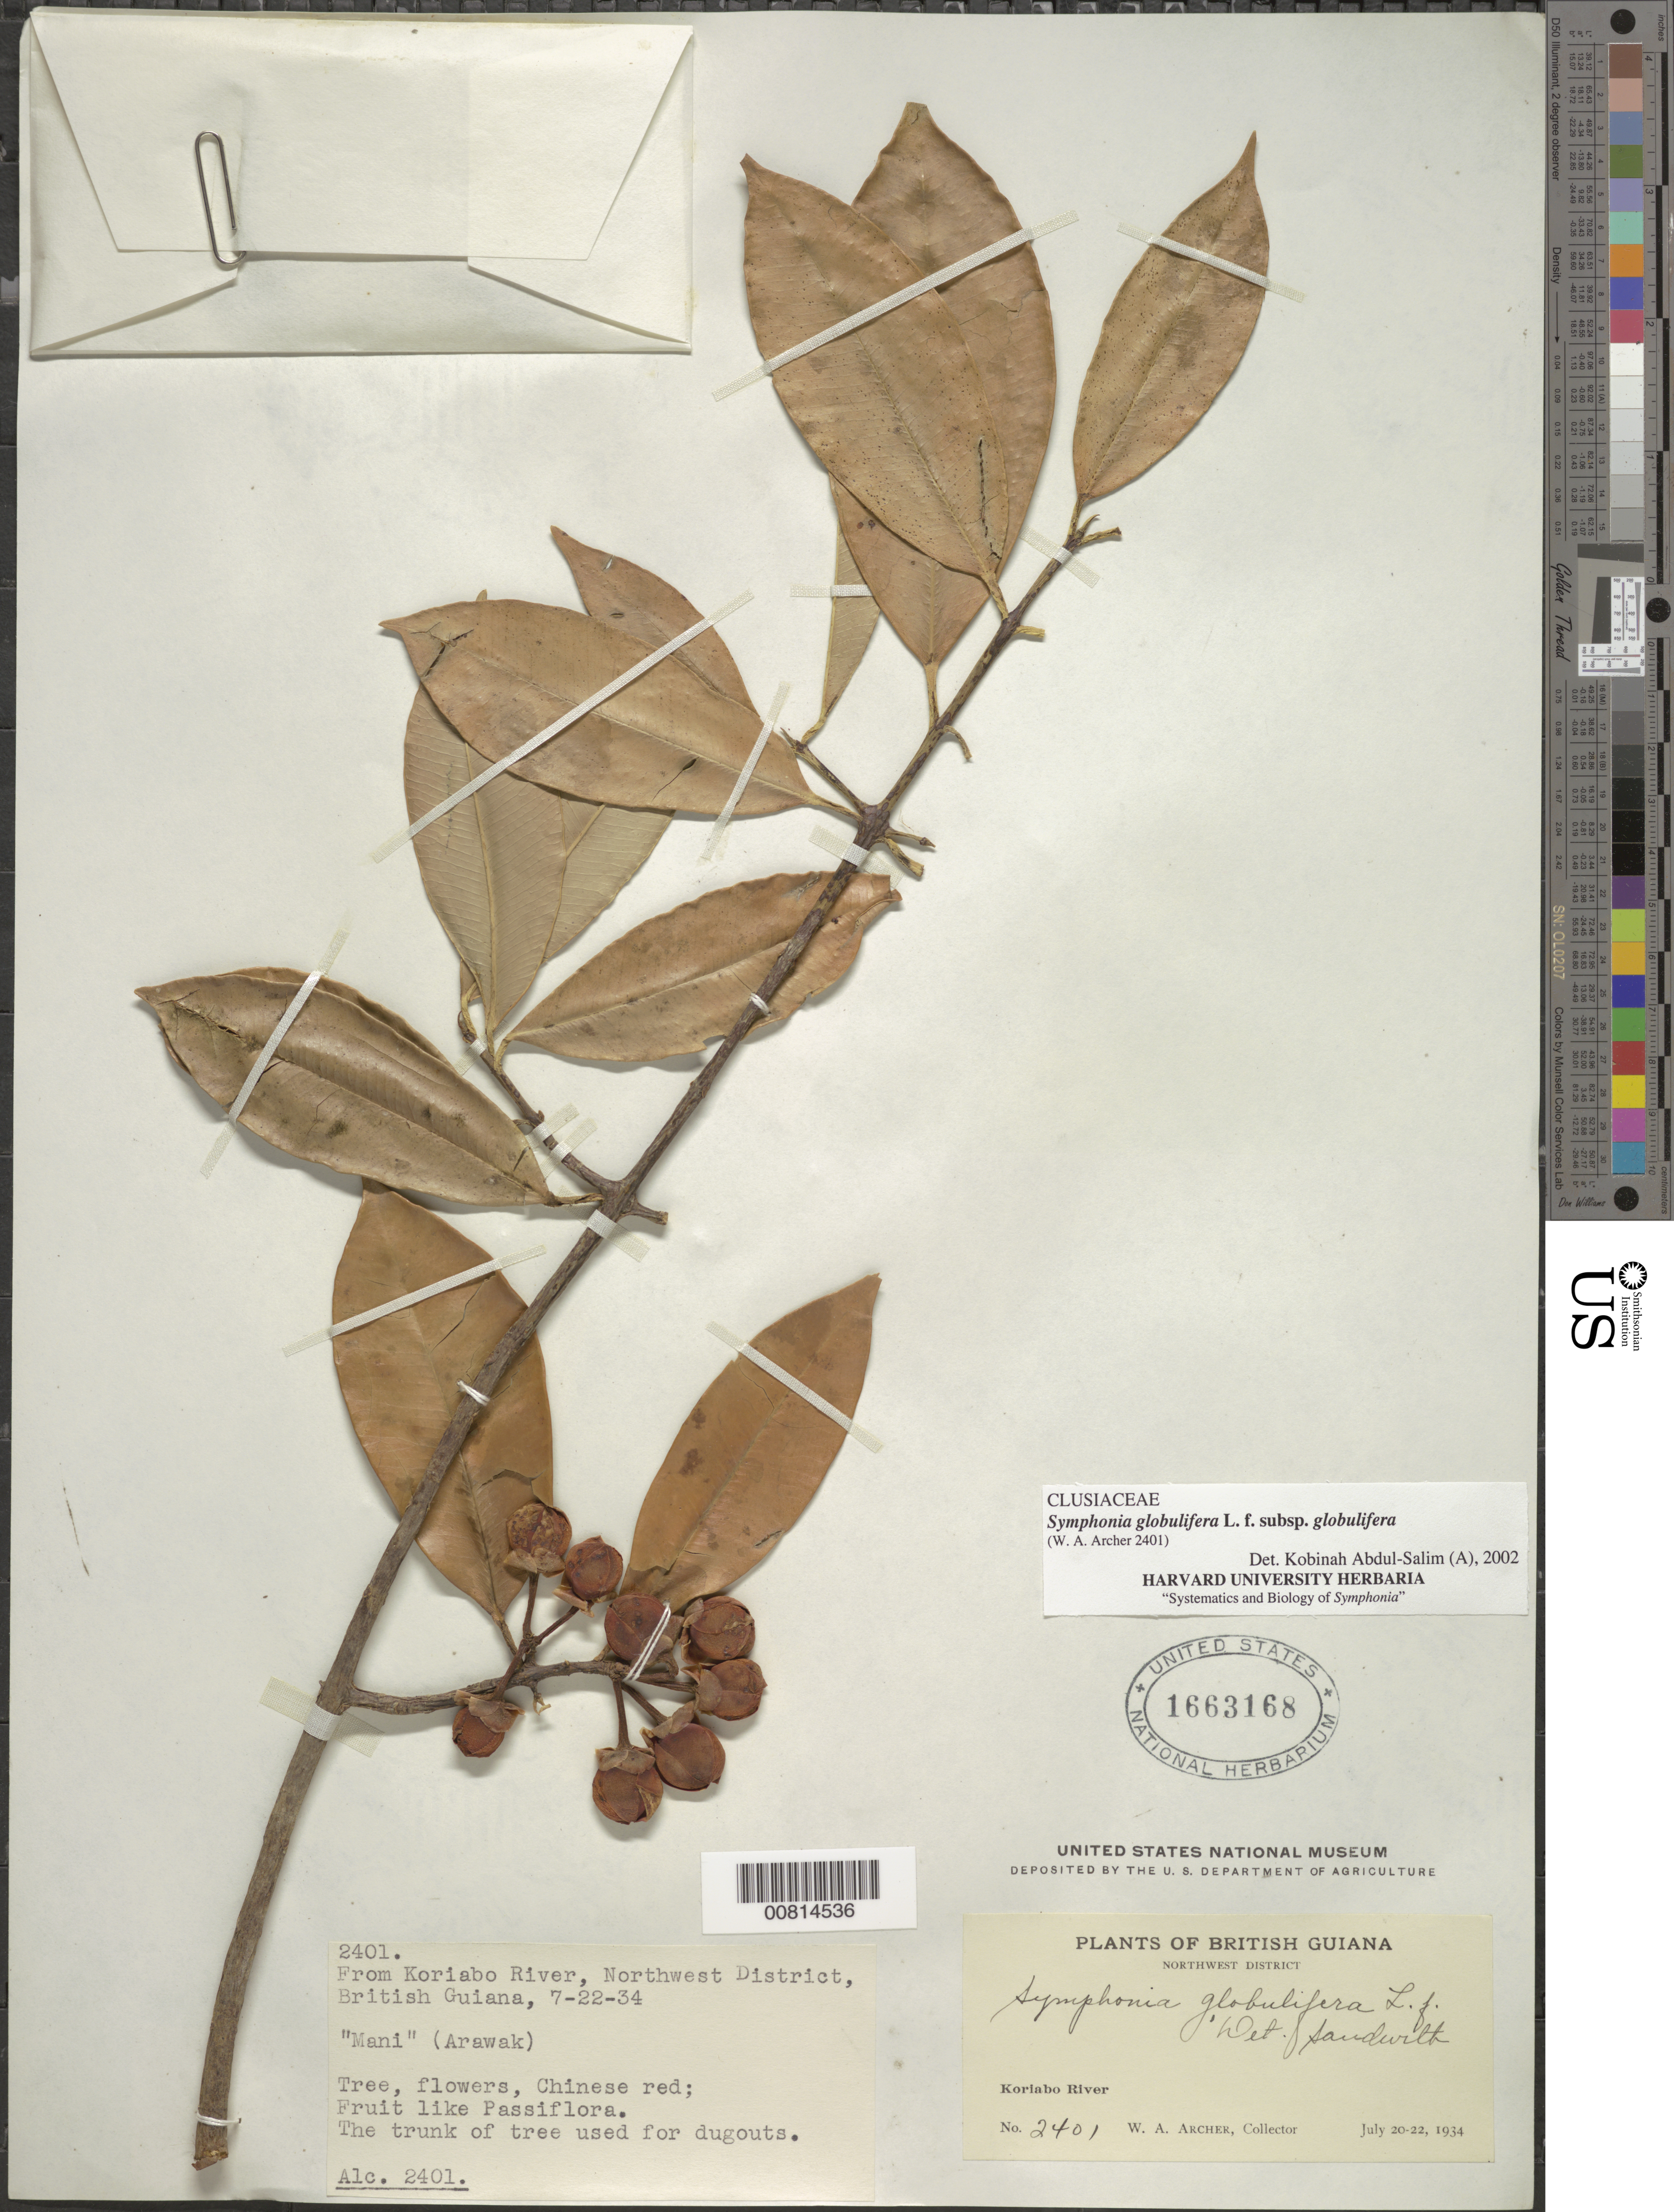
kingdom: Plantae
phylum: Tracheophyta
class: Magnoliopsida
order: Malpighiales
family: Clusiaceae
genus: Symphonia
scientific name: Symphonia globulifera subsp. globulifera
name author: L. f.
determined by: Abdul-Salim, K.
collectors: W. A. Archer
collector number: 2401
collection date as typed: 20-Jul-34 to 22-Jul-34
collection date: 1934-07-20/1934-07-22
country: Guyana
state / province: Barima-Waini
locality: Koriabo River, NW Dist.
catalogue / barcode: US 1663168